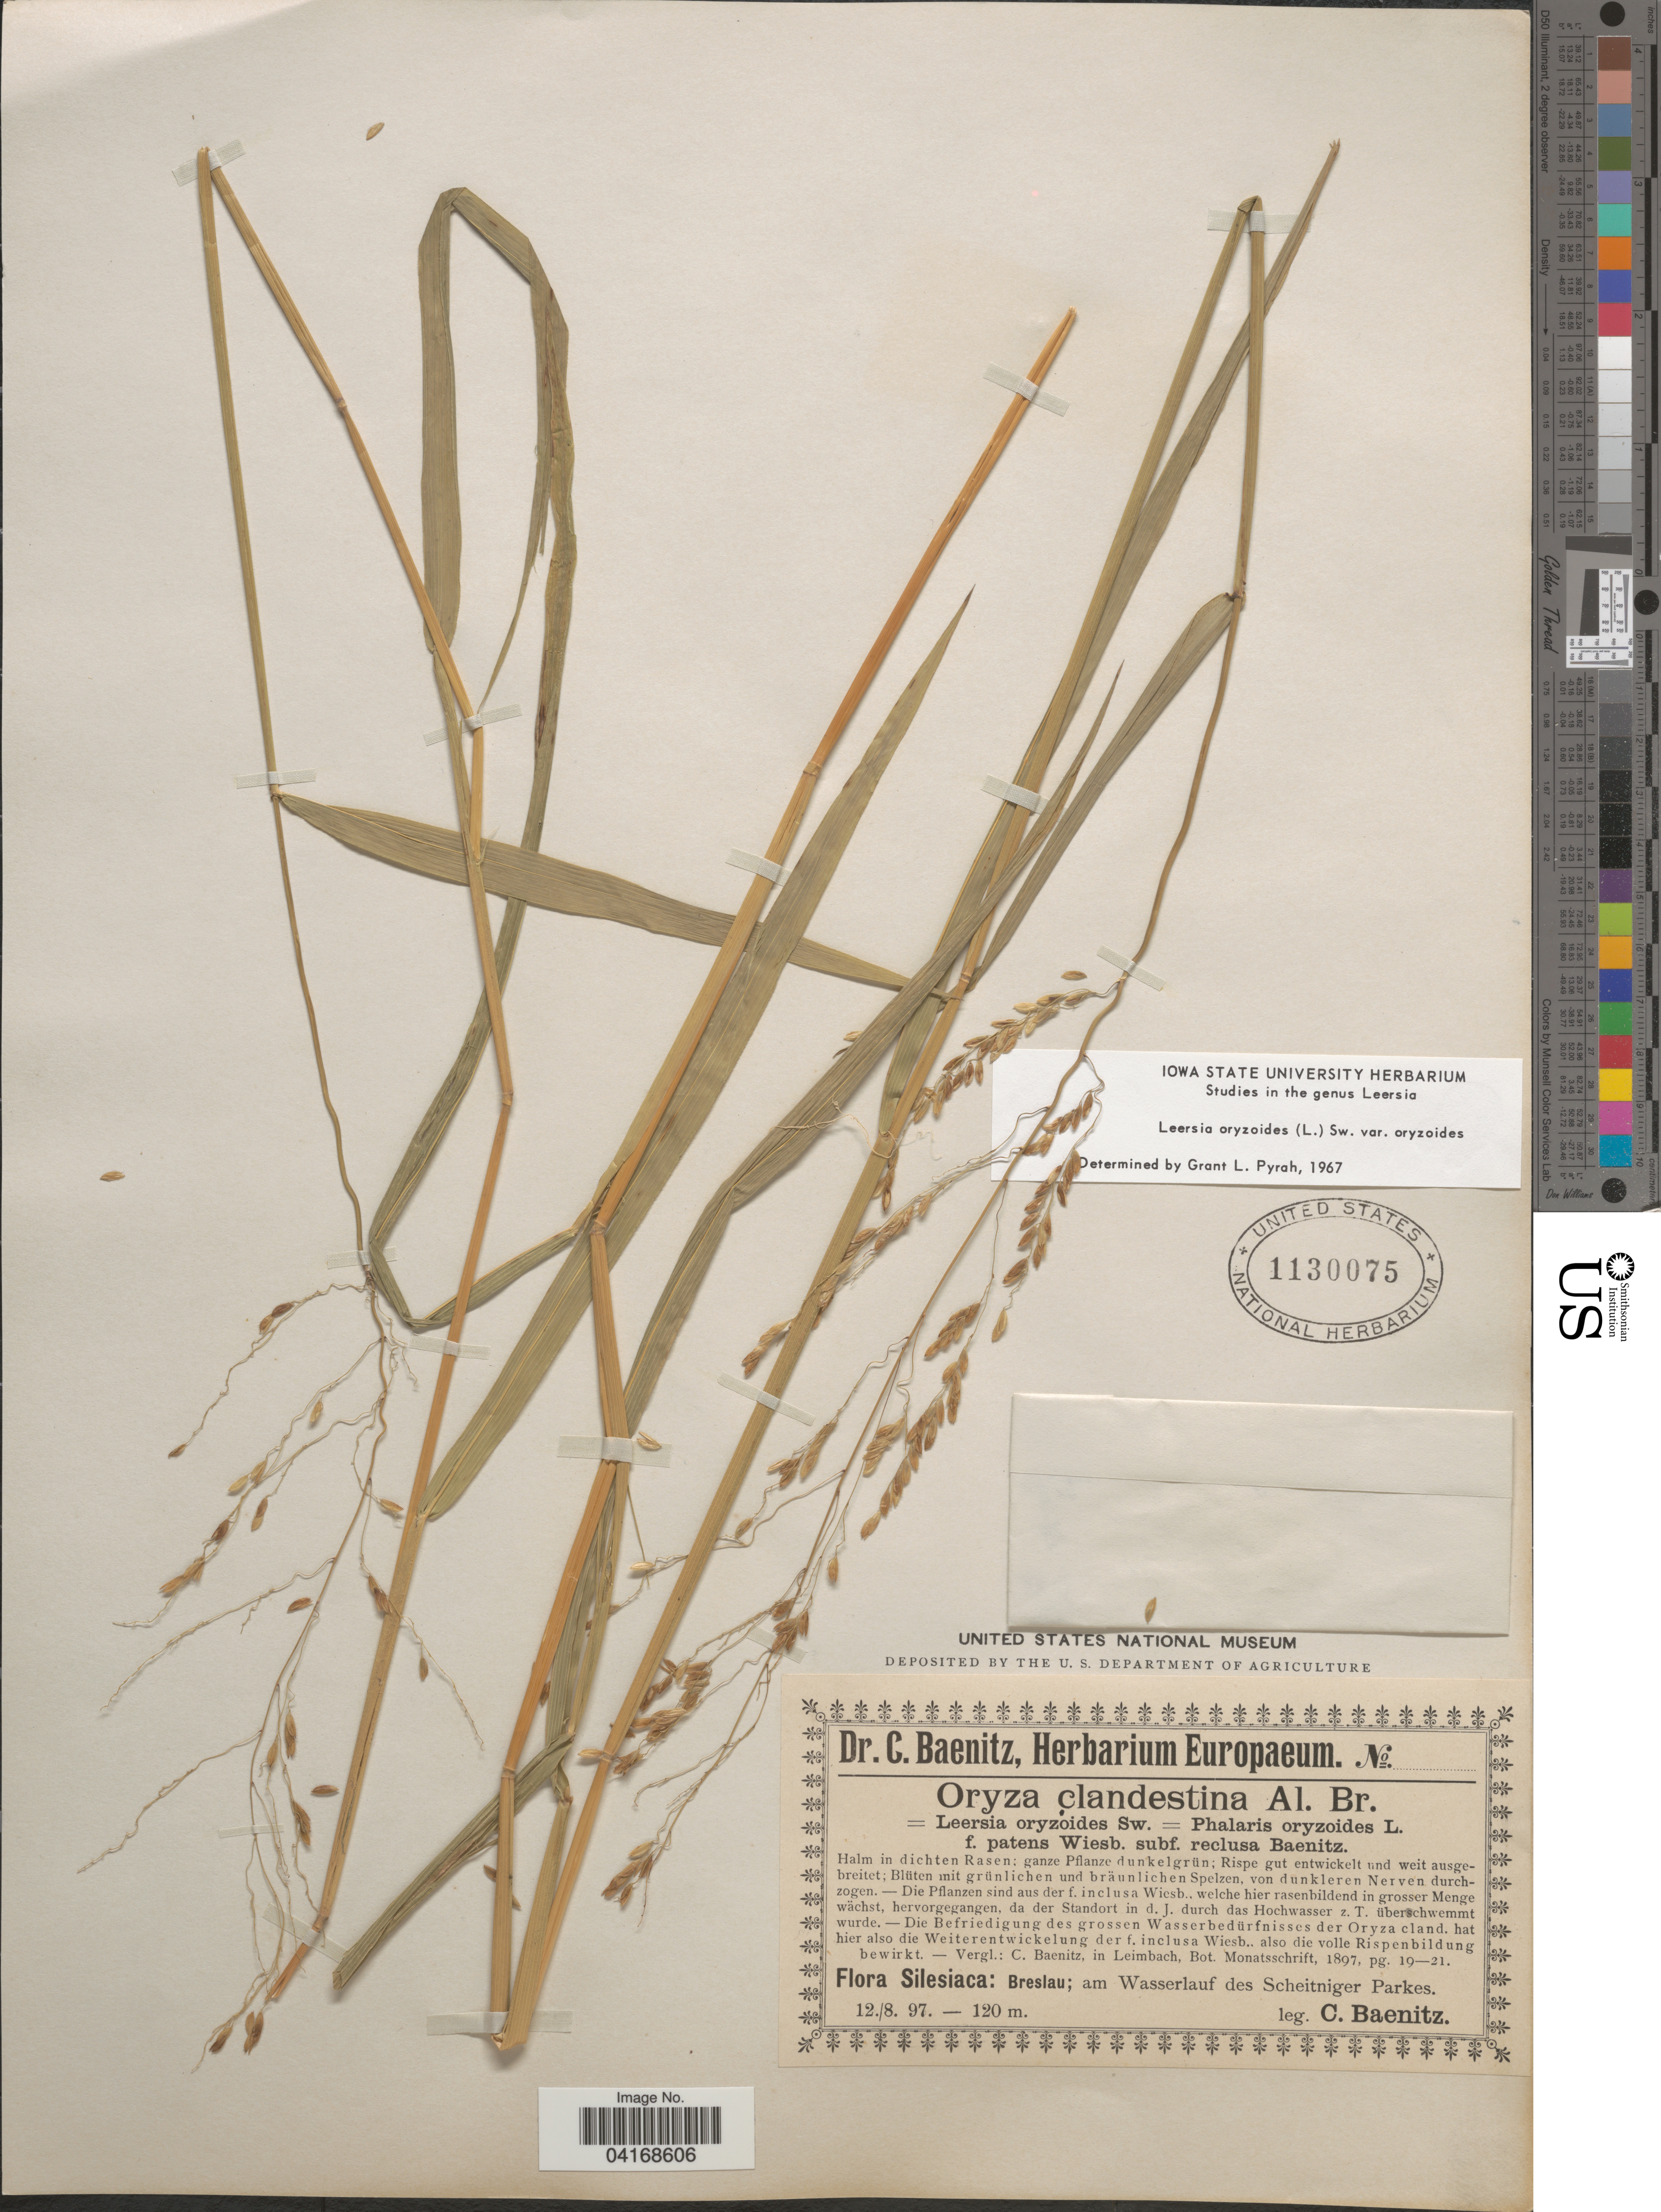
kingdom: Plantae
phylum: Tracheophyta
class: Liliopsida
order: Poales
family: Poaceae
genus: Leersia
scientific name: Leersia oryzoides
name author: (L.) Sw.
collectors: C. G. Baenitz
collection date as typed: Transcribed d/m/y: 12/8/97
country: Poland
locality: Silesiaca: Breslau; am Wasserlauf des Scheitniger Parkes.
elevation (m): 120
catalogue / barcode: US 1130075